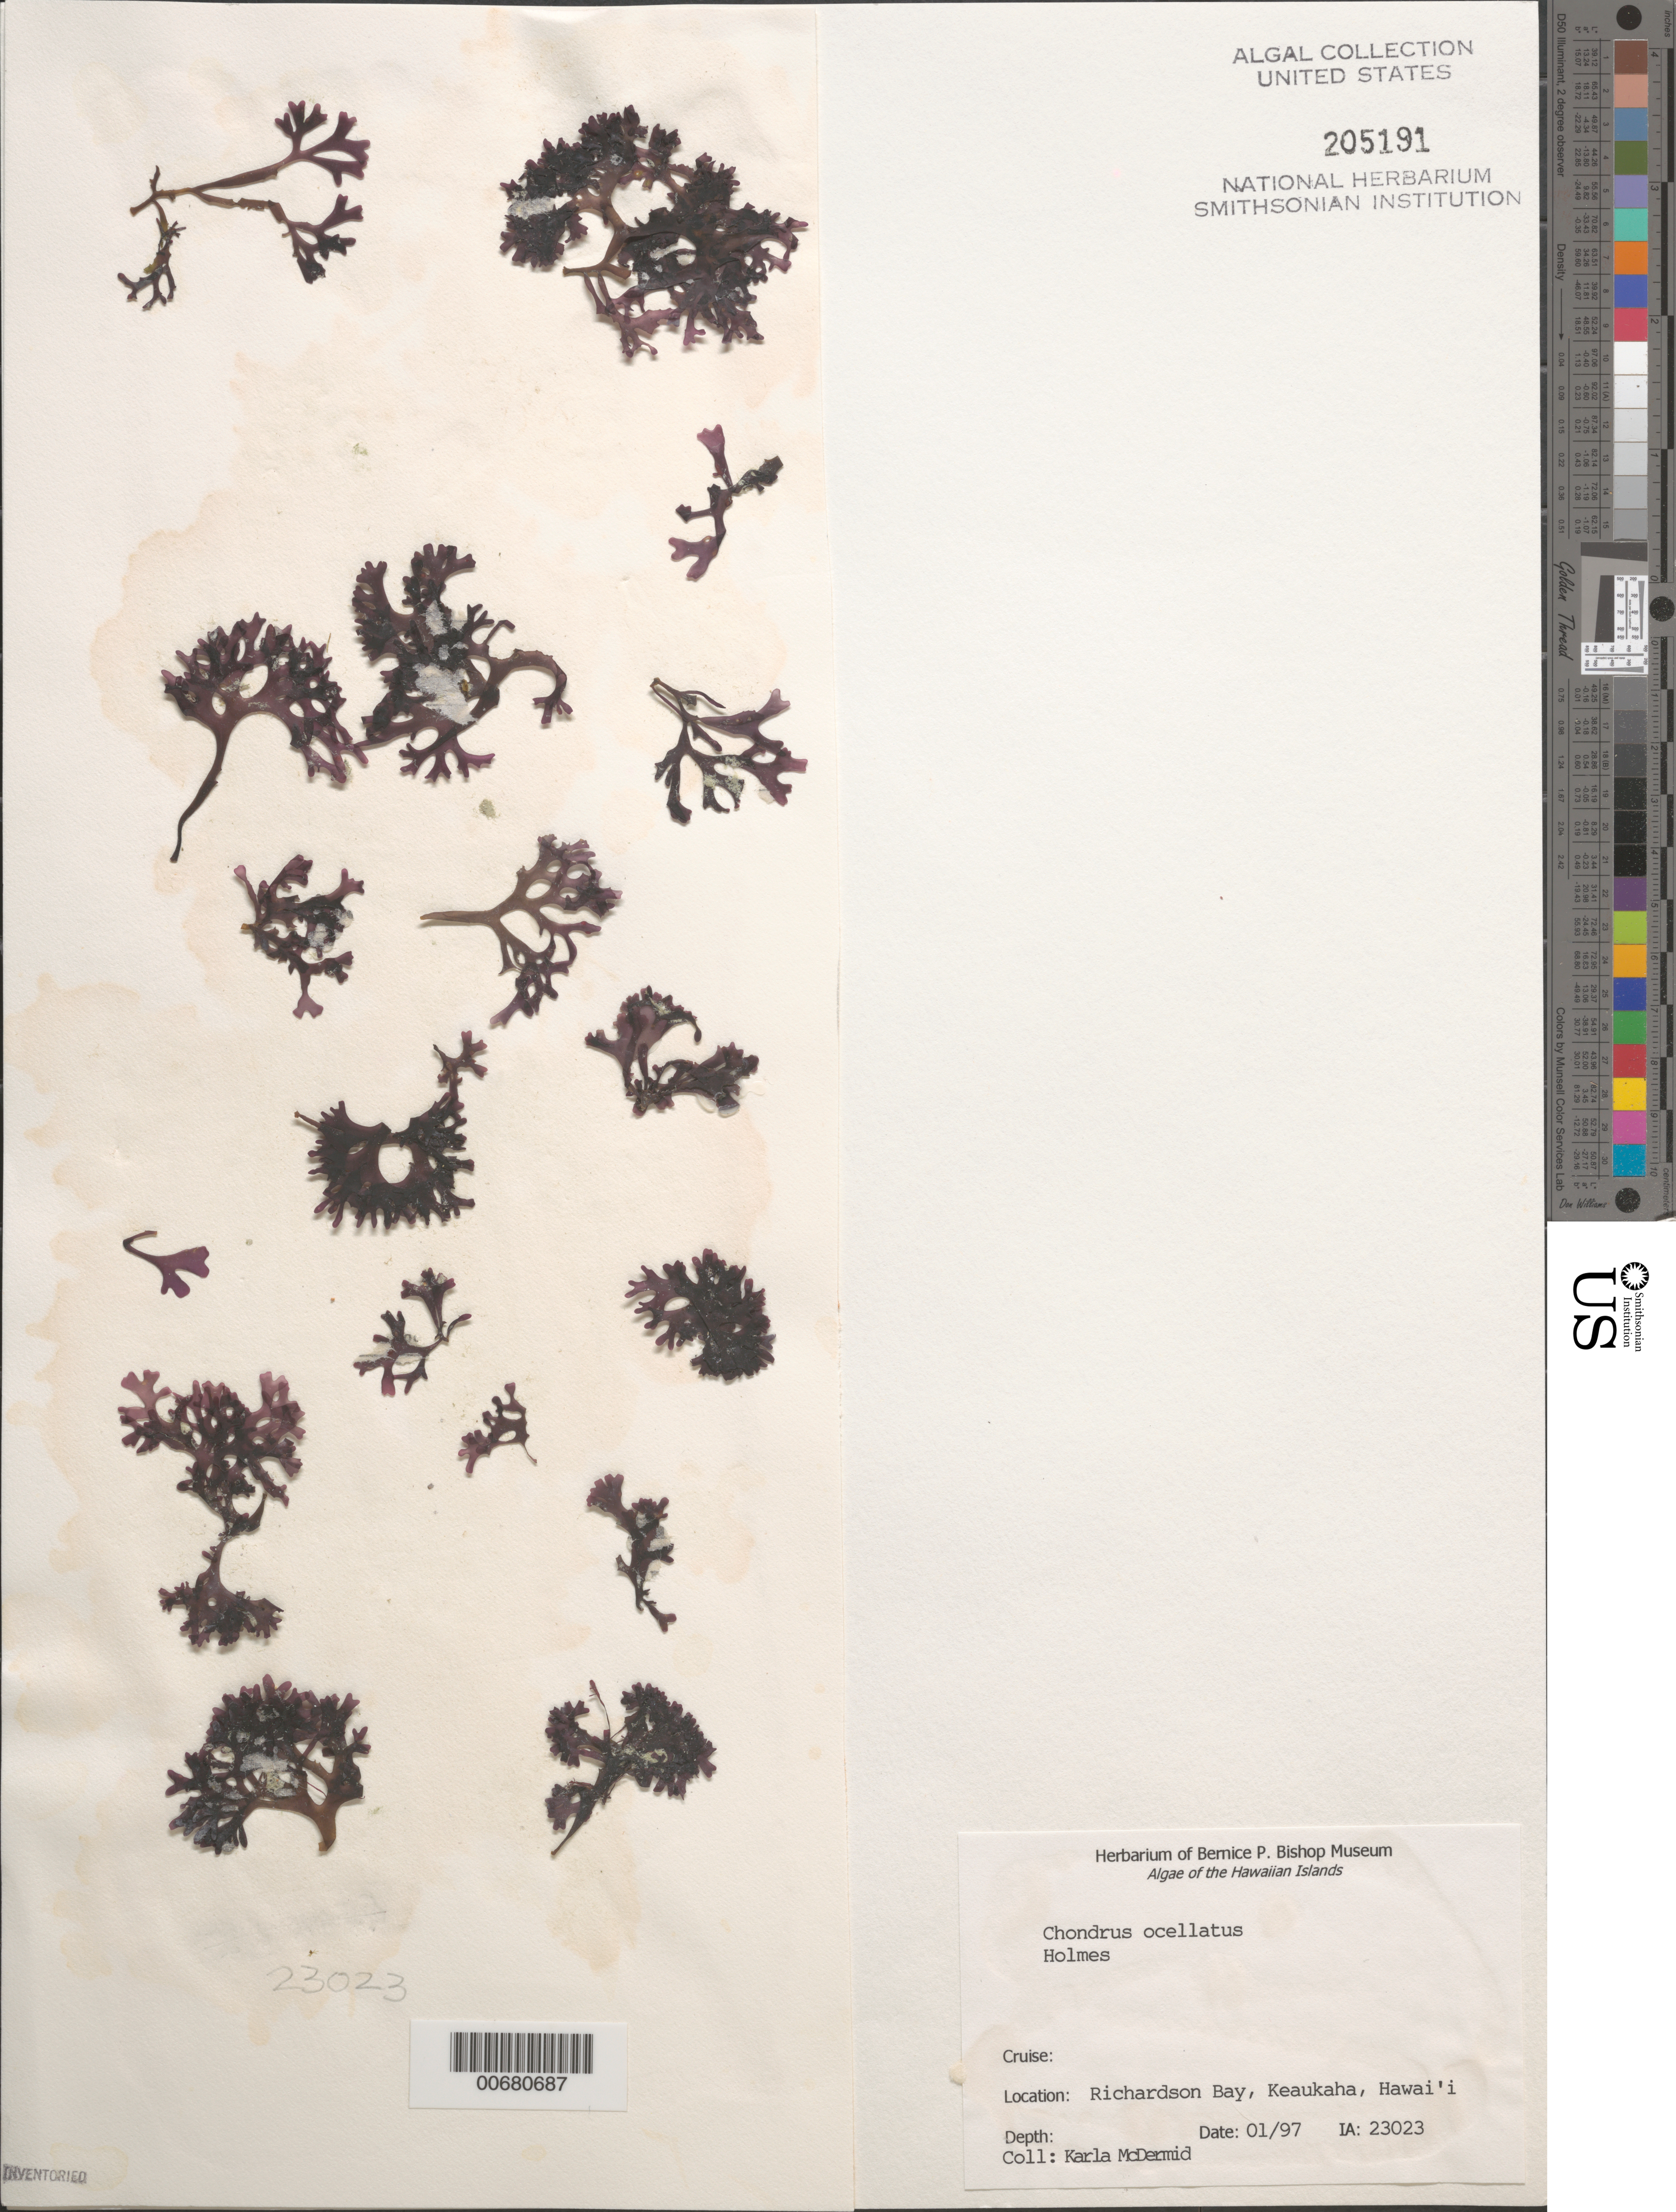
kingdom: Plantae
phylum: Rhodophyta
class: Florideophyceae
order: Gigartinales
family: Gigartinaceae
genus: Chondrus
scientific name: Chondrus ocellatus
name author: Holmes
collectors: K. McDermid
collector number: IAA 23023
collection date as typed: Jan 1997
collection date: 1997-01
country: United States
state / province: Hawaii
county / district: Hawaii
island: Hawaii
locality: Richardson Bay, Keaukaha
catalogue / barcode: US 205191